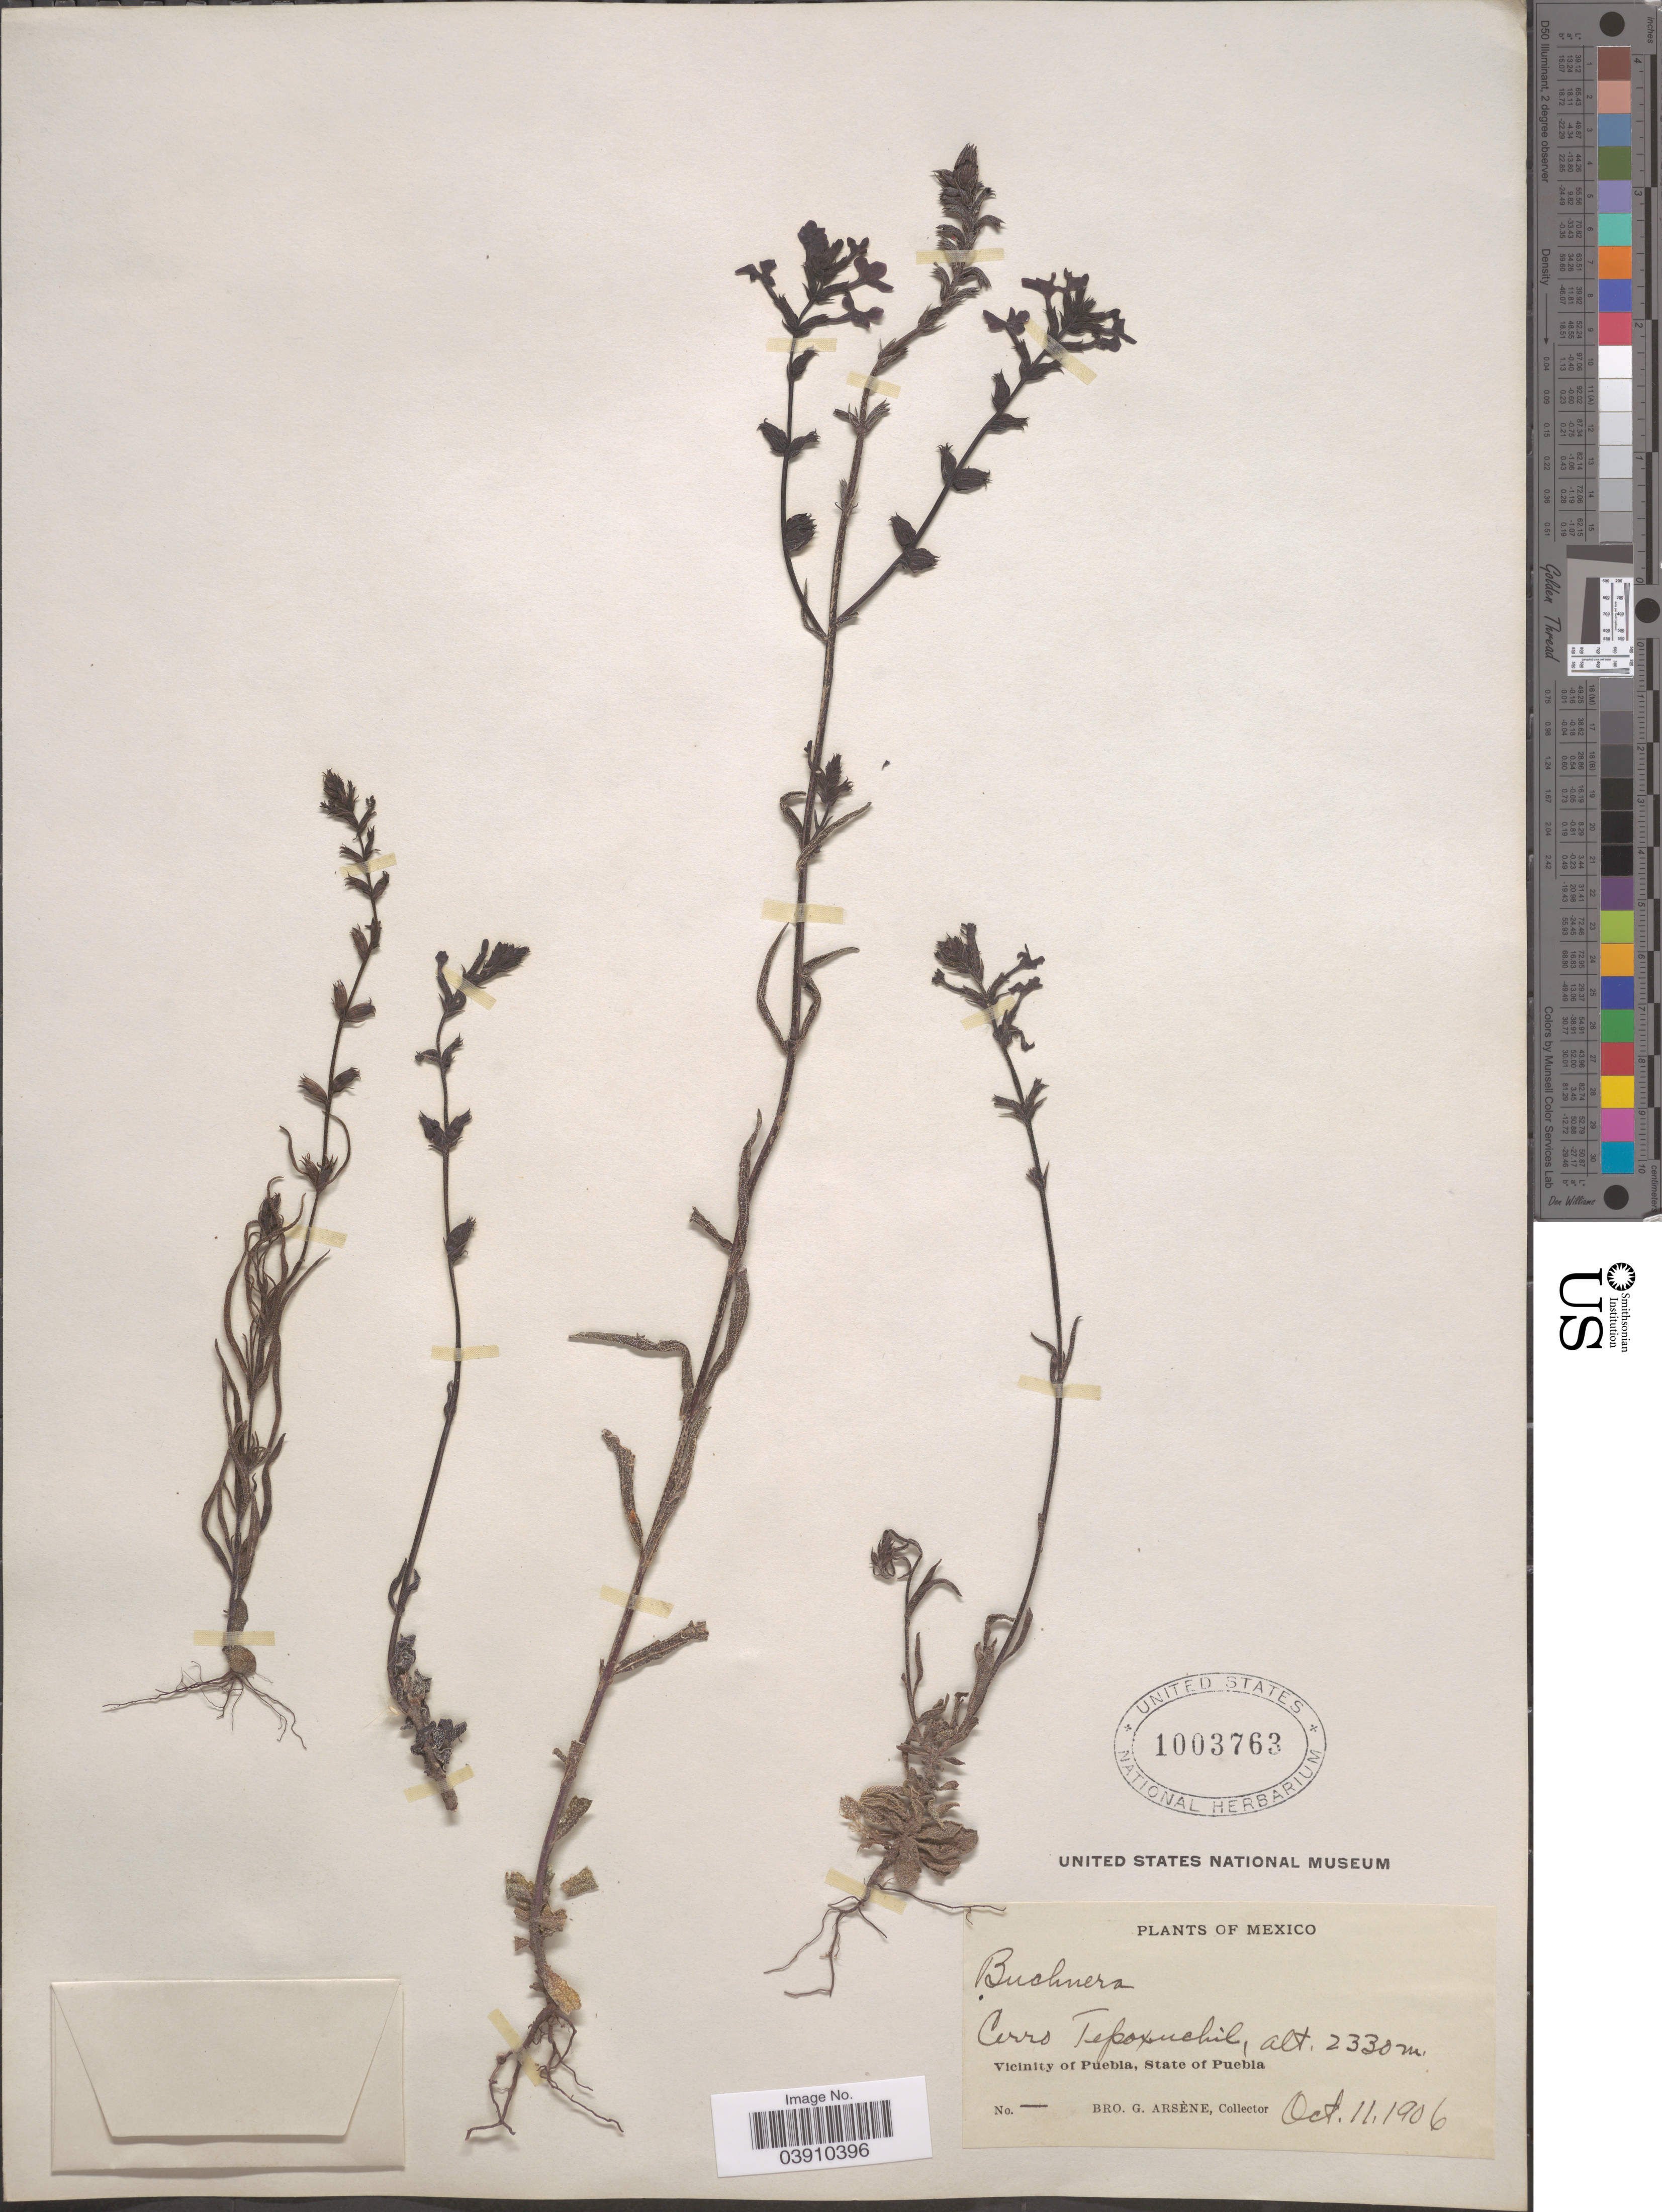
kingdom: Plantae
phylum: Tracheophyta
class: Magnoliopsida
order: Lamiales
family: Orobanchaceae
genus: Buchnera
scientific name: Buchnera pusilla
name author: Kunth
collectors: Bro. G. Arsène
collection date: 1906-10-11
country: Mexico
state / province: Puebla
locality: Cerro Tepoxuchil, Vicinity of Puebla.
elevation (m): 2330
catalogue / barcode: US 1003763